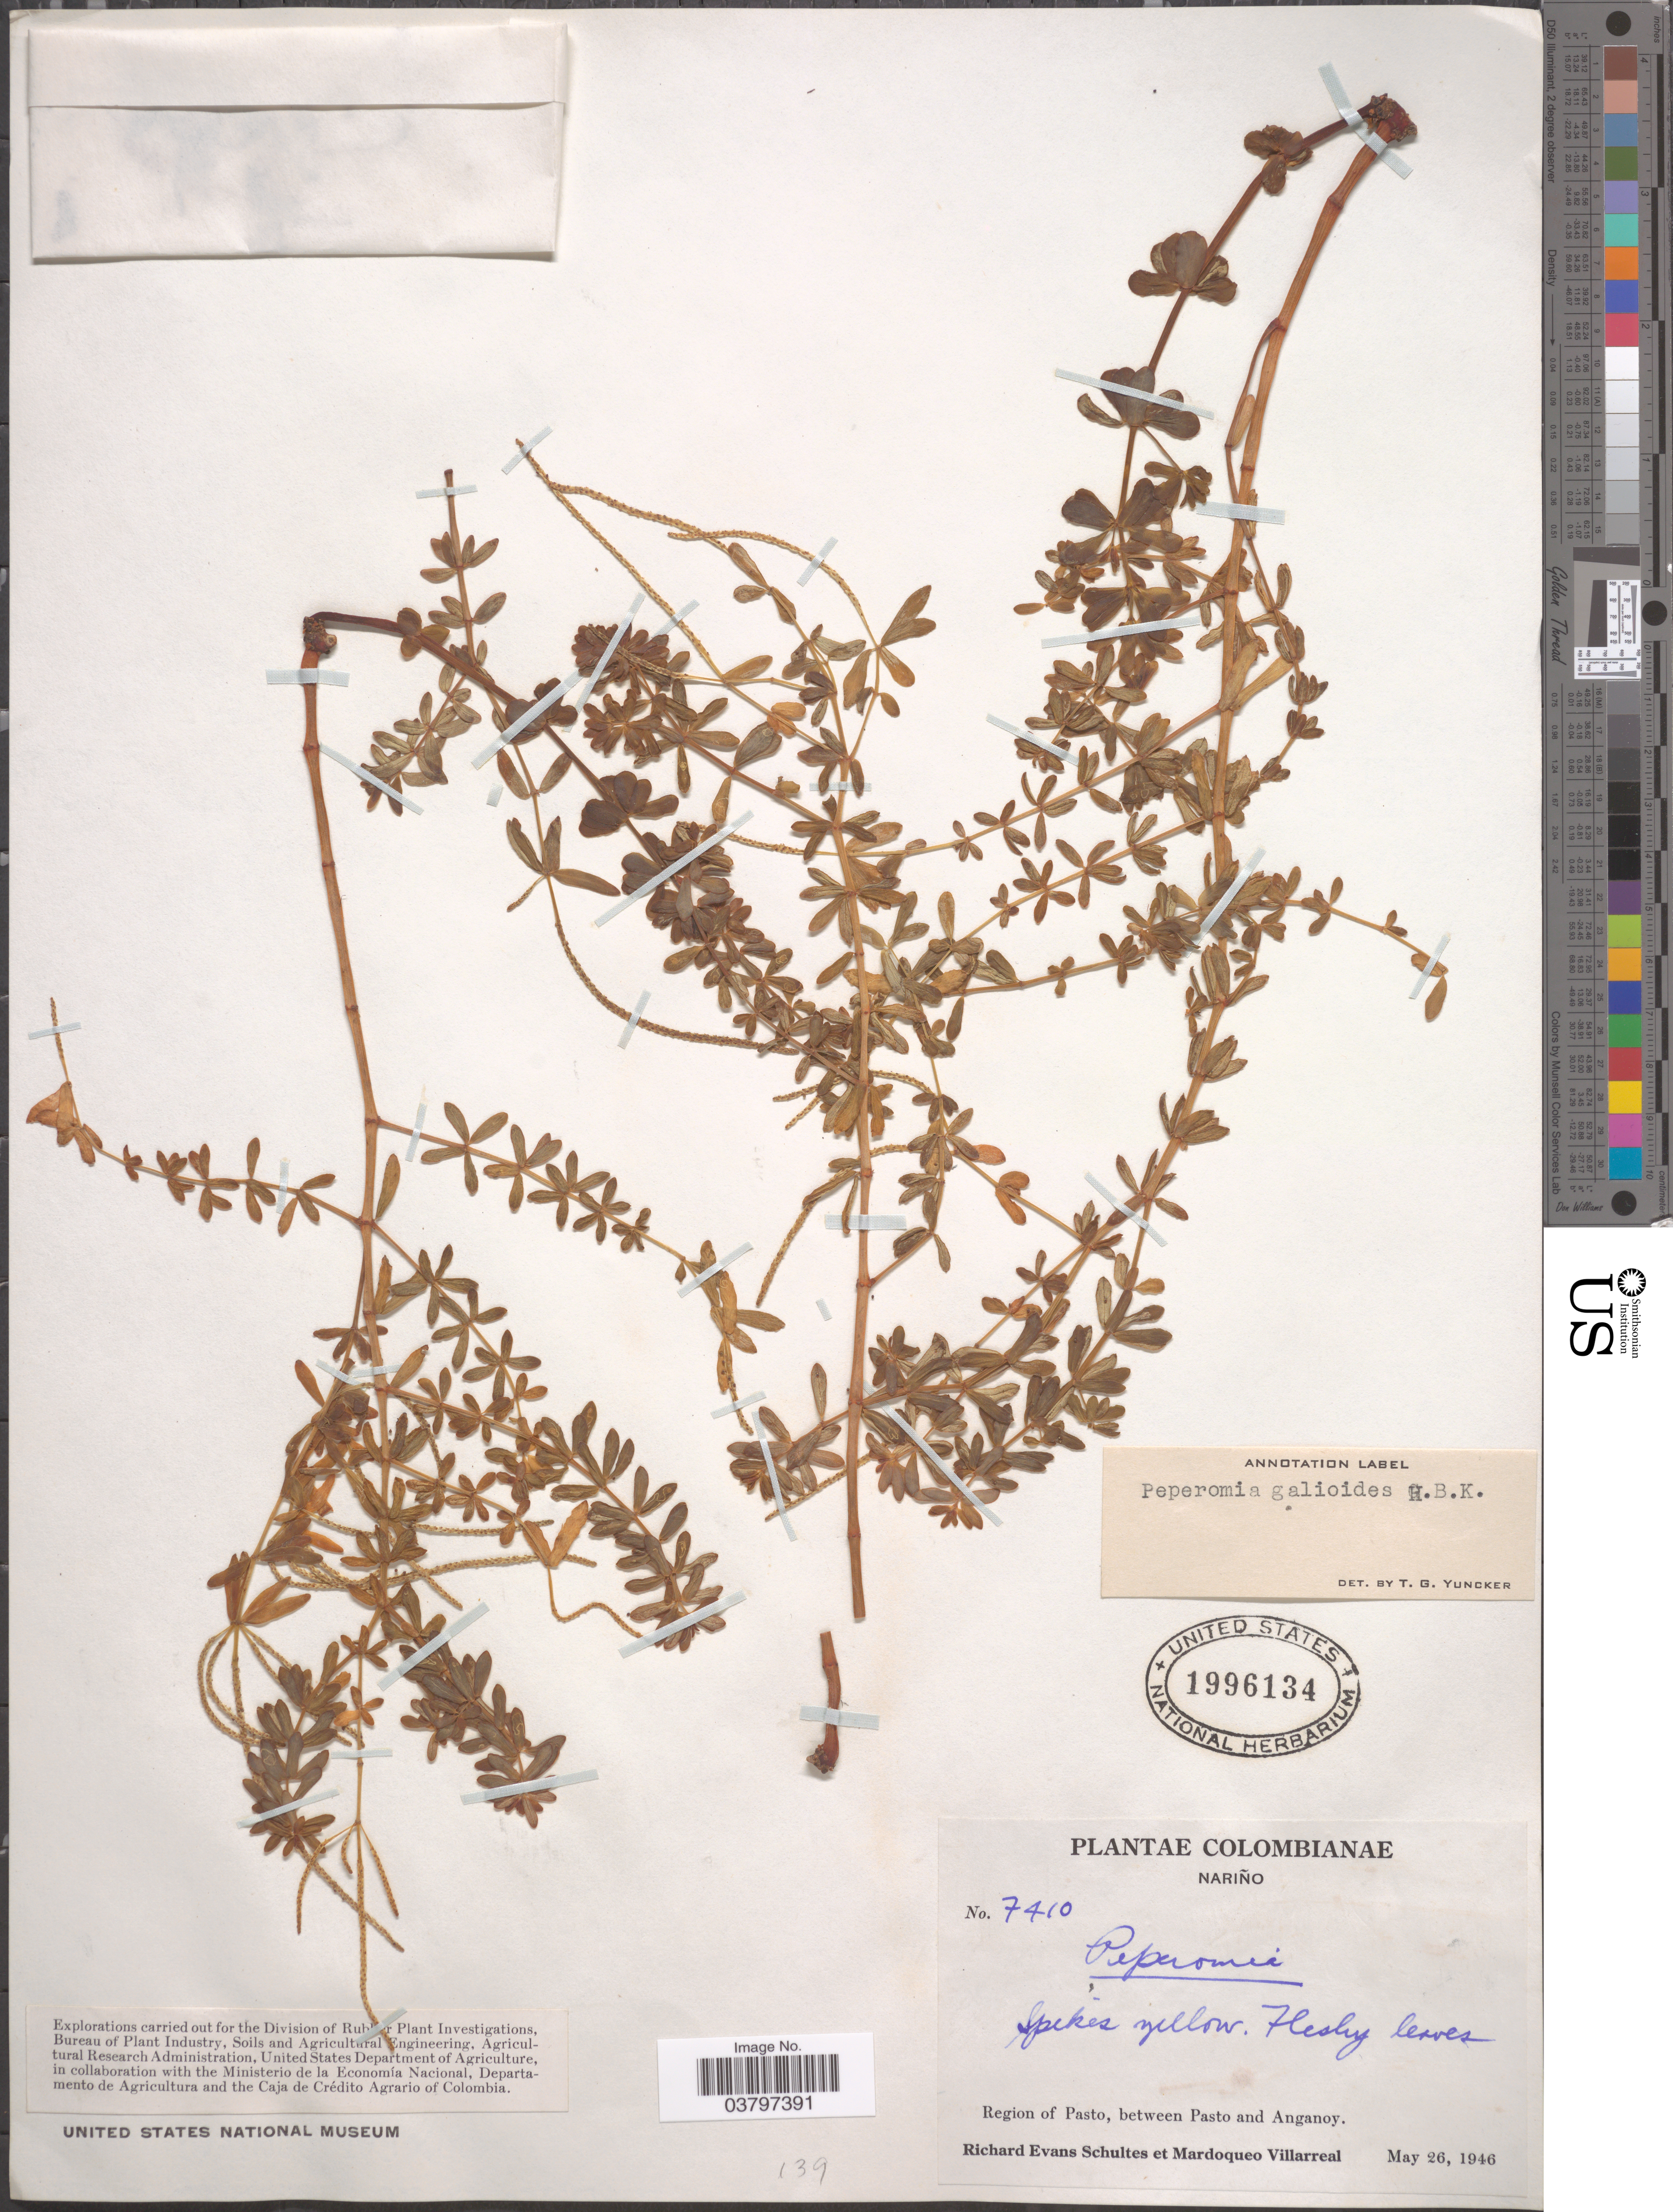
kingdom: Plantae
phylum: Tracheophyta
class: Magnoliopsida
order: Piperales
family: Piperaceae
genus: Peperomia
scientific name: Peperomia galioides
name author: Kunth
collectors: R. E. Schultes & M. Villarreal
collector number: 7410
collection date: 1946-05-26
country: Colombia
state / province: Nariño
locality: Region of Pasto, between Pasto and Anganoy.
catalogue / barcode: US 1996134